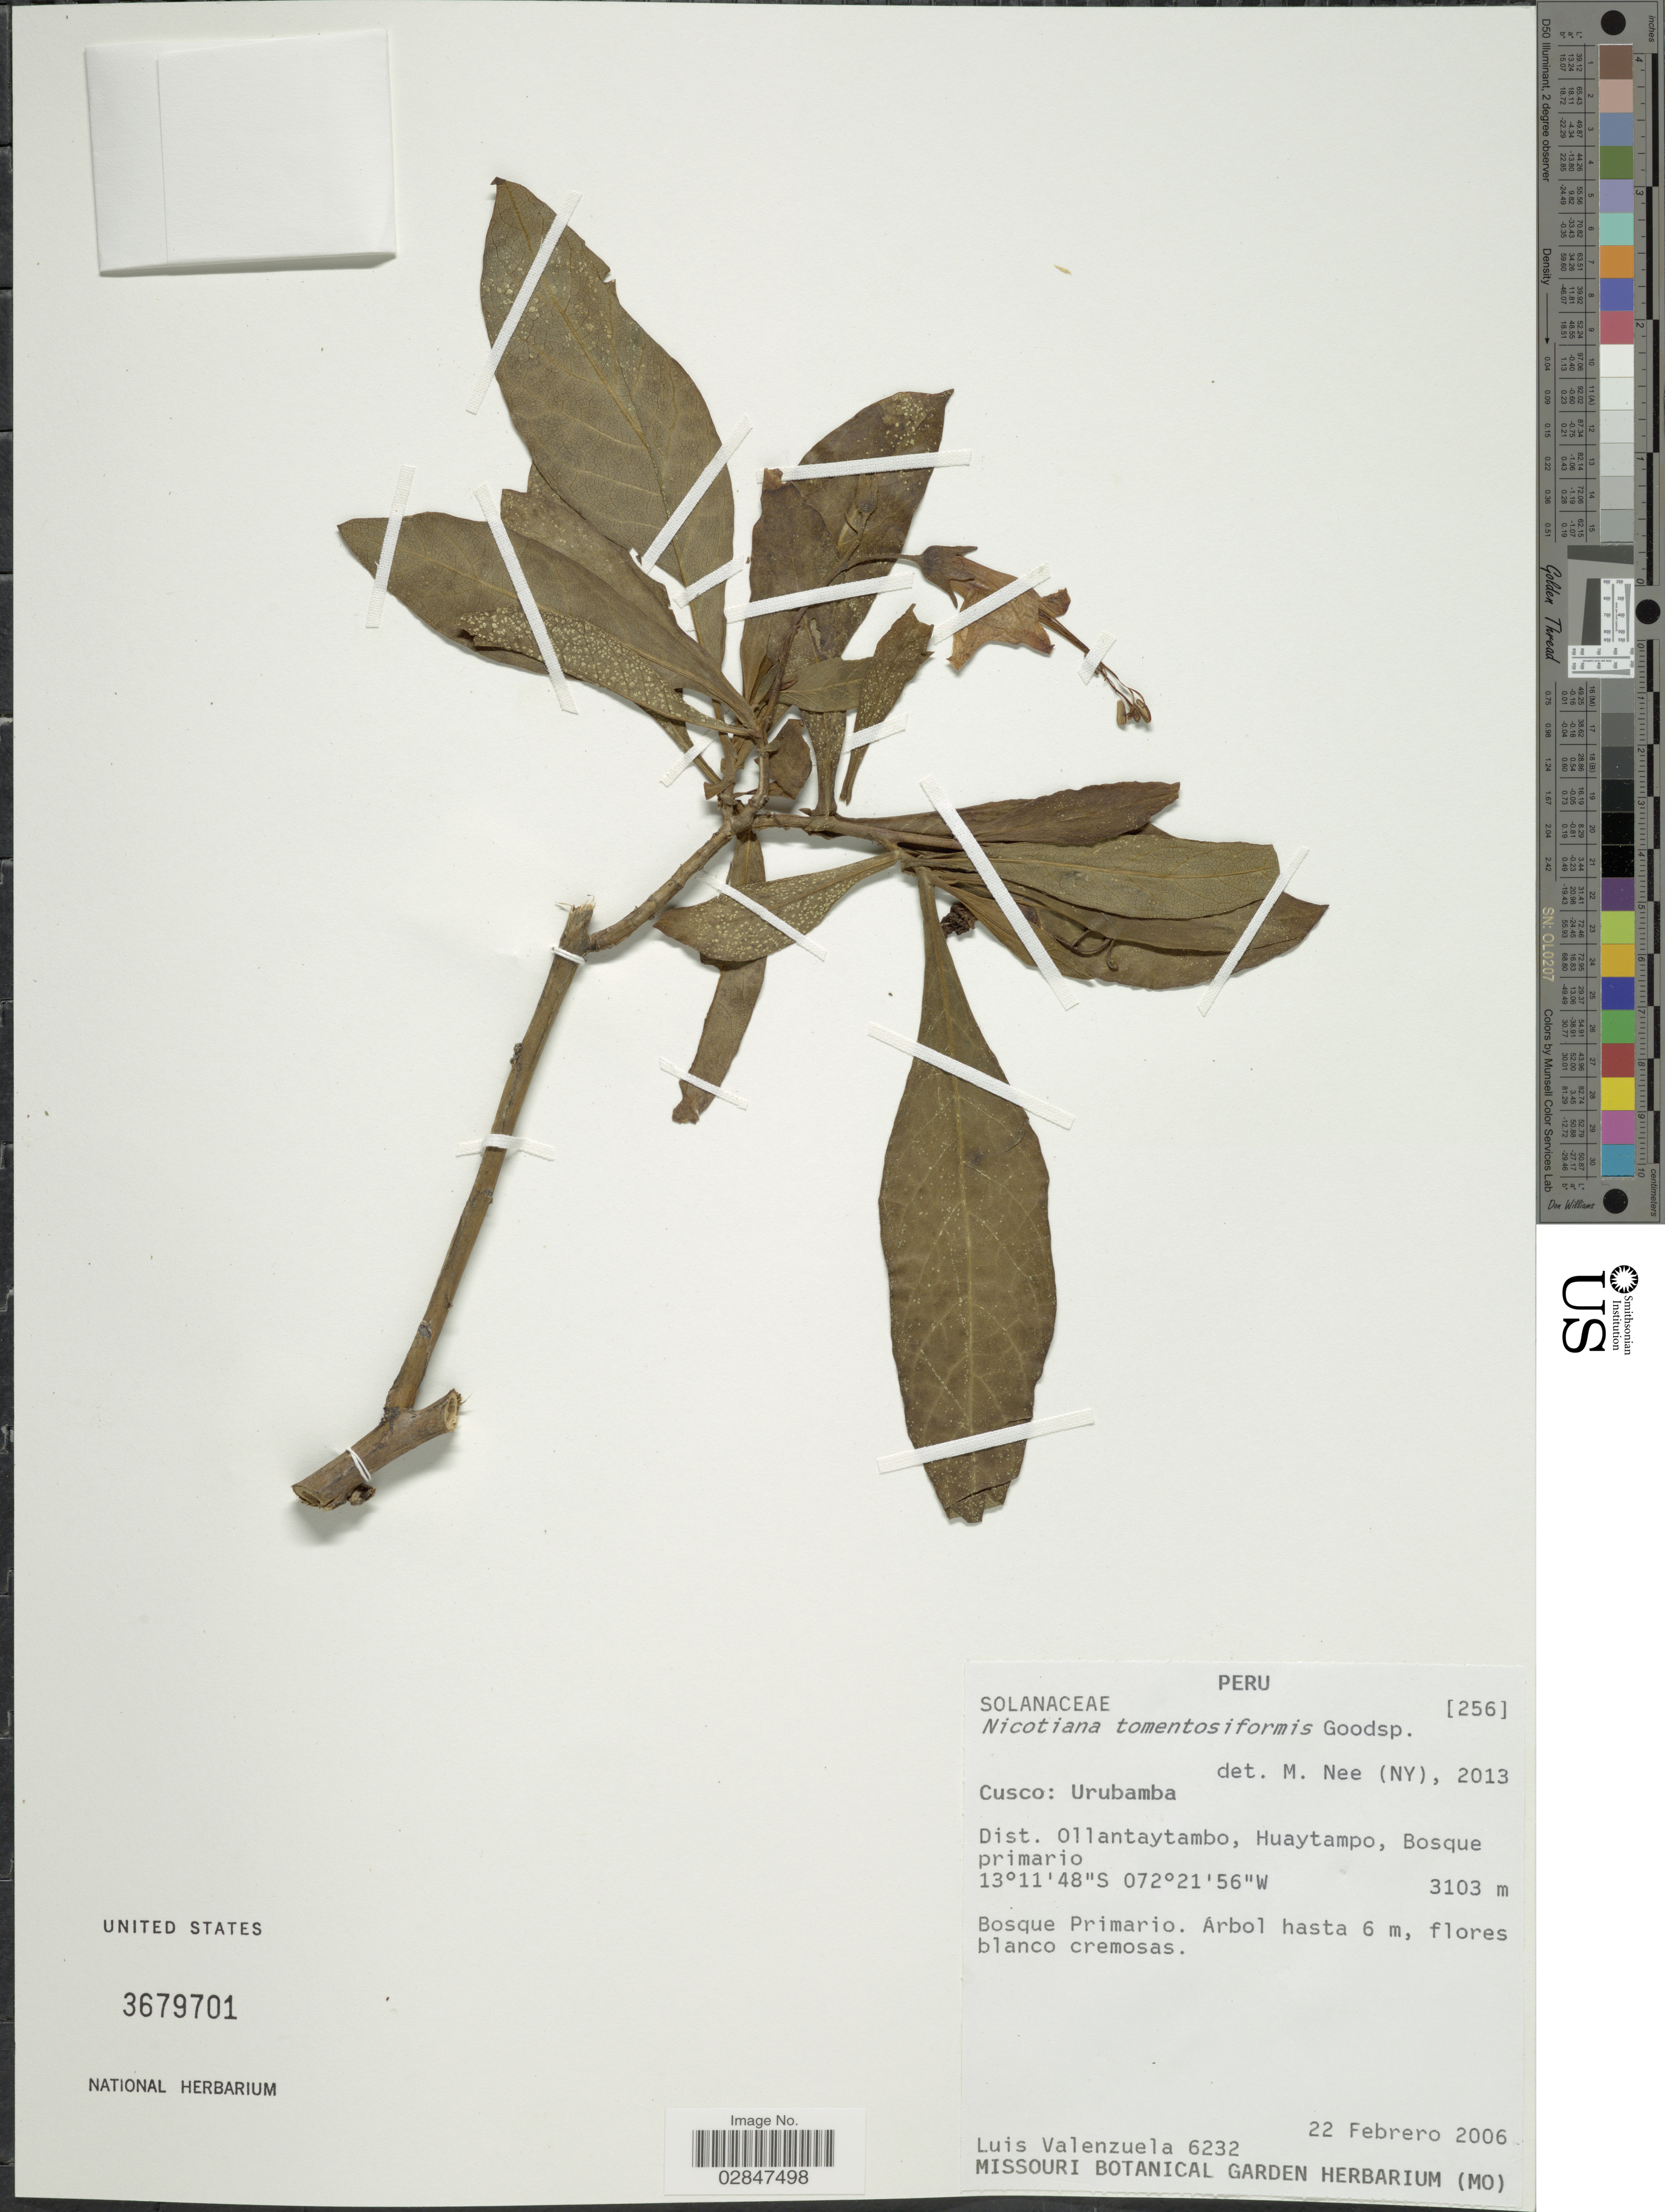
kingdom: Plantae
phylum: Tracheophyta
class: Magnoliopsida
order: Solanales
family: Solanaceae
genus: Nicotiana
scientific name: Nicotiana tomentosiformis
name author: Goodsp.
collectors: L. Valenzuela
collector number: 6232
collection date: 2006-02-22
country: Peru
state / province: Cusco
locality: Cusco: Urubamba, Dist. Ollantaytambo, Huaytampo.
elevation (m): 3103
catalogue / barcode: US 3679701